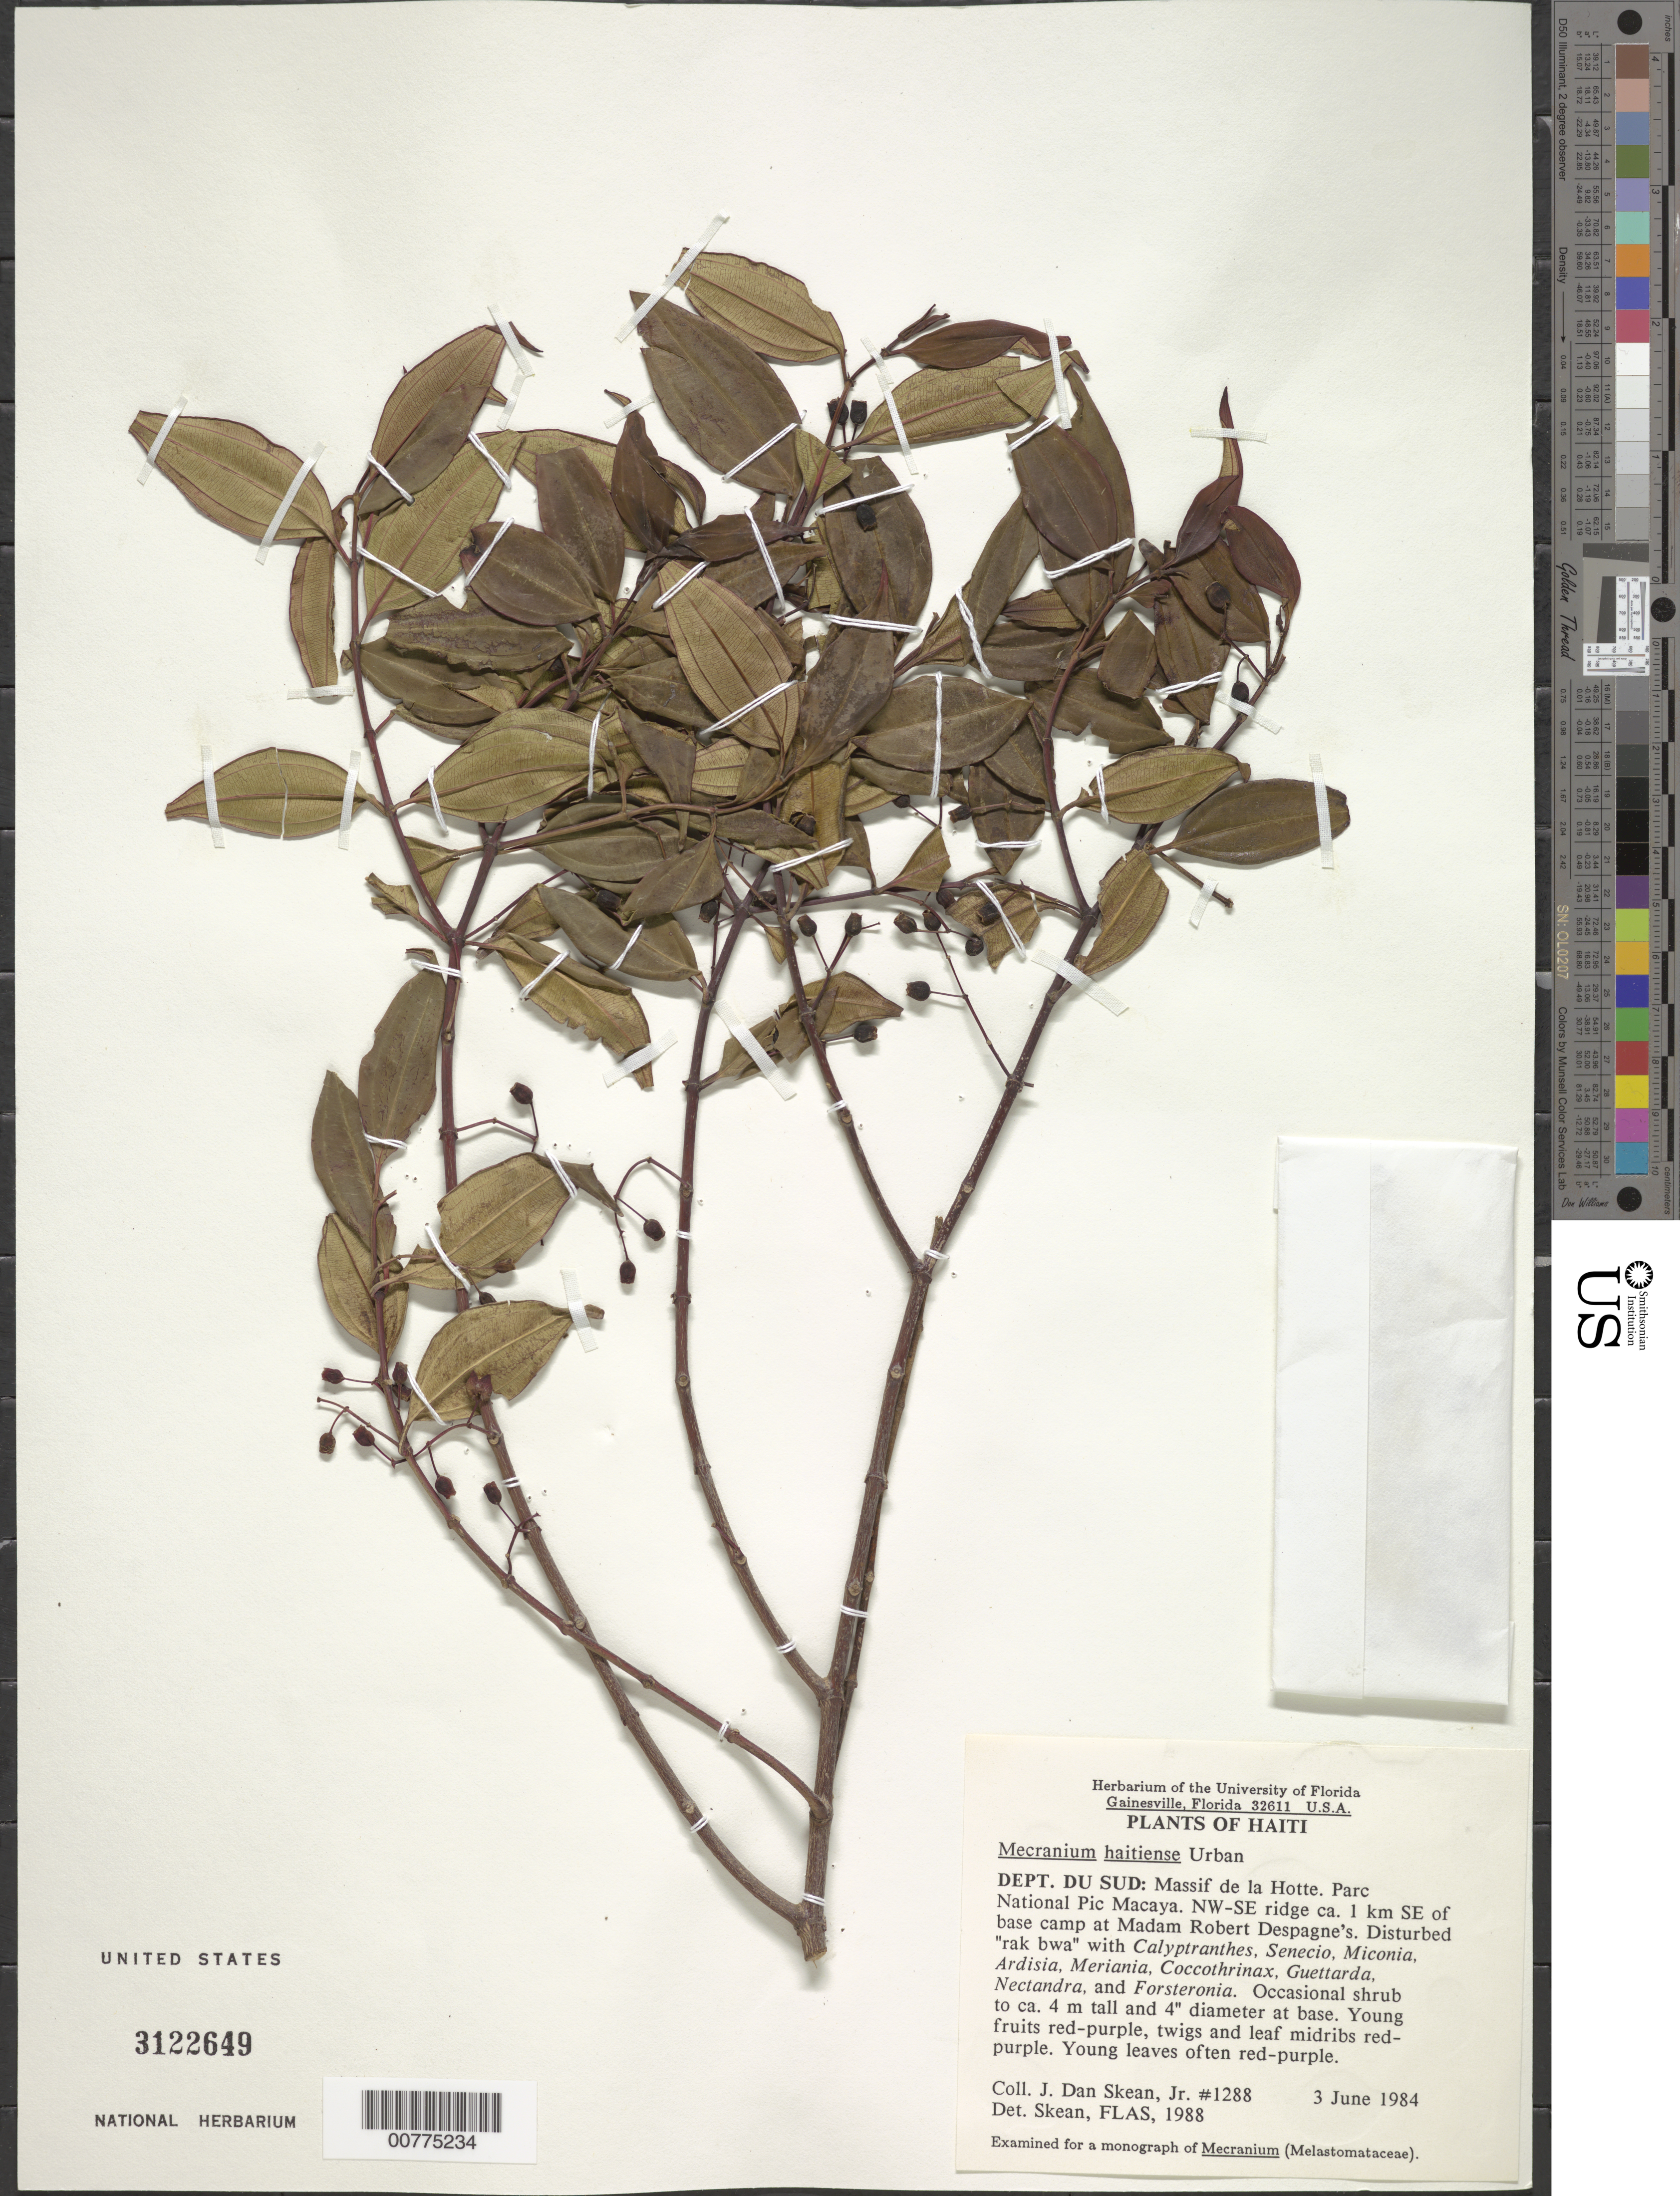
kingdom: Plantae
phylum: Tracheophyta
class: Magnoliopsida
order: Myrtales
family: Melastomataceae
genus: Mecranium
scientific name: Mecranium haitiense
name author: Urb.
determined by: Skean, J. D., Jr.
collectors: J. D. Skean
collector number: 1288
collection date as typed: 03 Jun 1984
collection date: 1984-06-03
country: Haiti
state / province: Sud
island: Hispaniola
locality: Massif de la Hotte, Parc National Pic Macaya, NW-SE ridge ca. 1 km SE of base camp at Madam Robert Despagne's.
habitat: Disturbed "rak bwa" with Calyptranthes, Senecio, Miconia, Ardisia, Meriania, Coccothrinax, Guettarda, Nectandra, Forsteronia.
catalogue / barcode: US 3122649